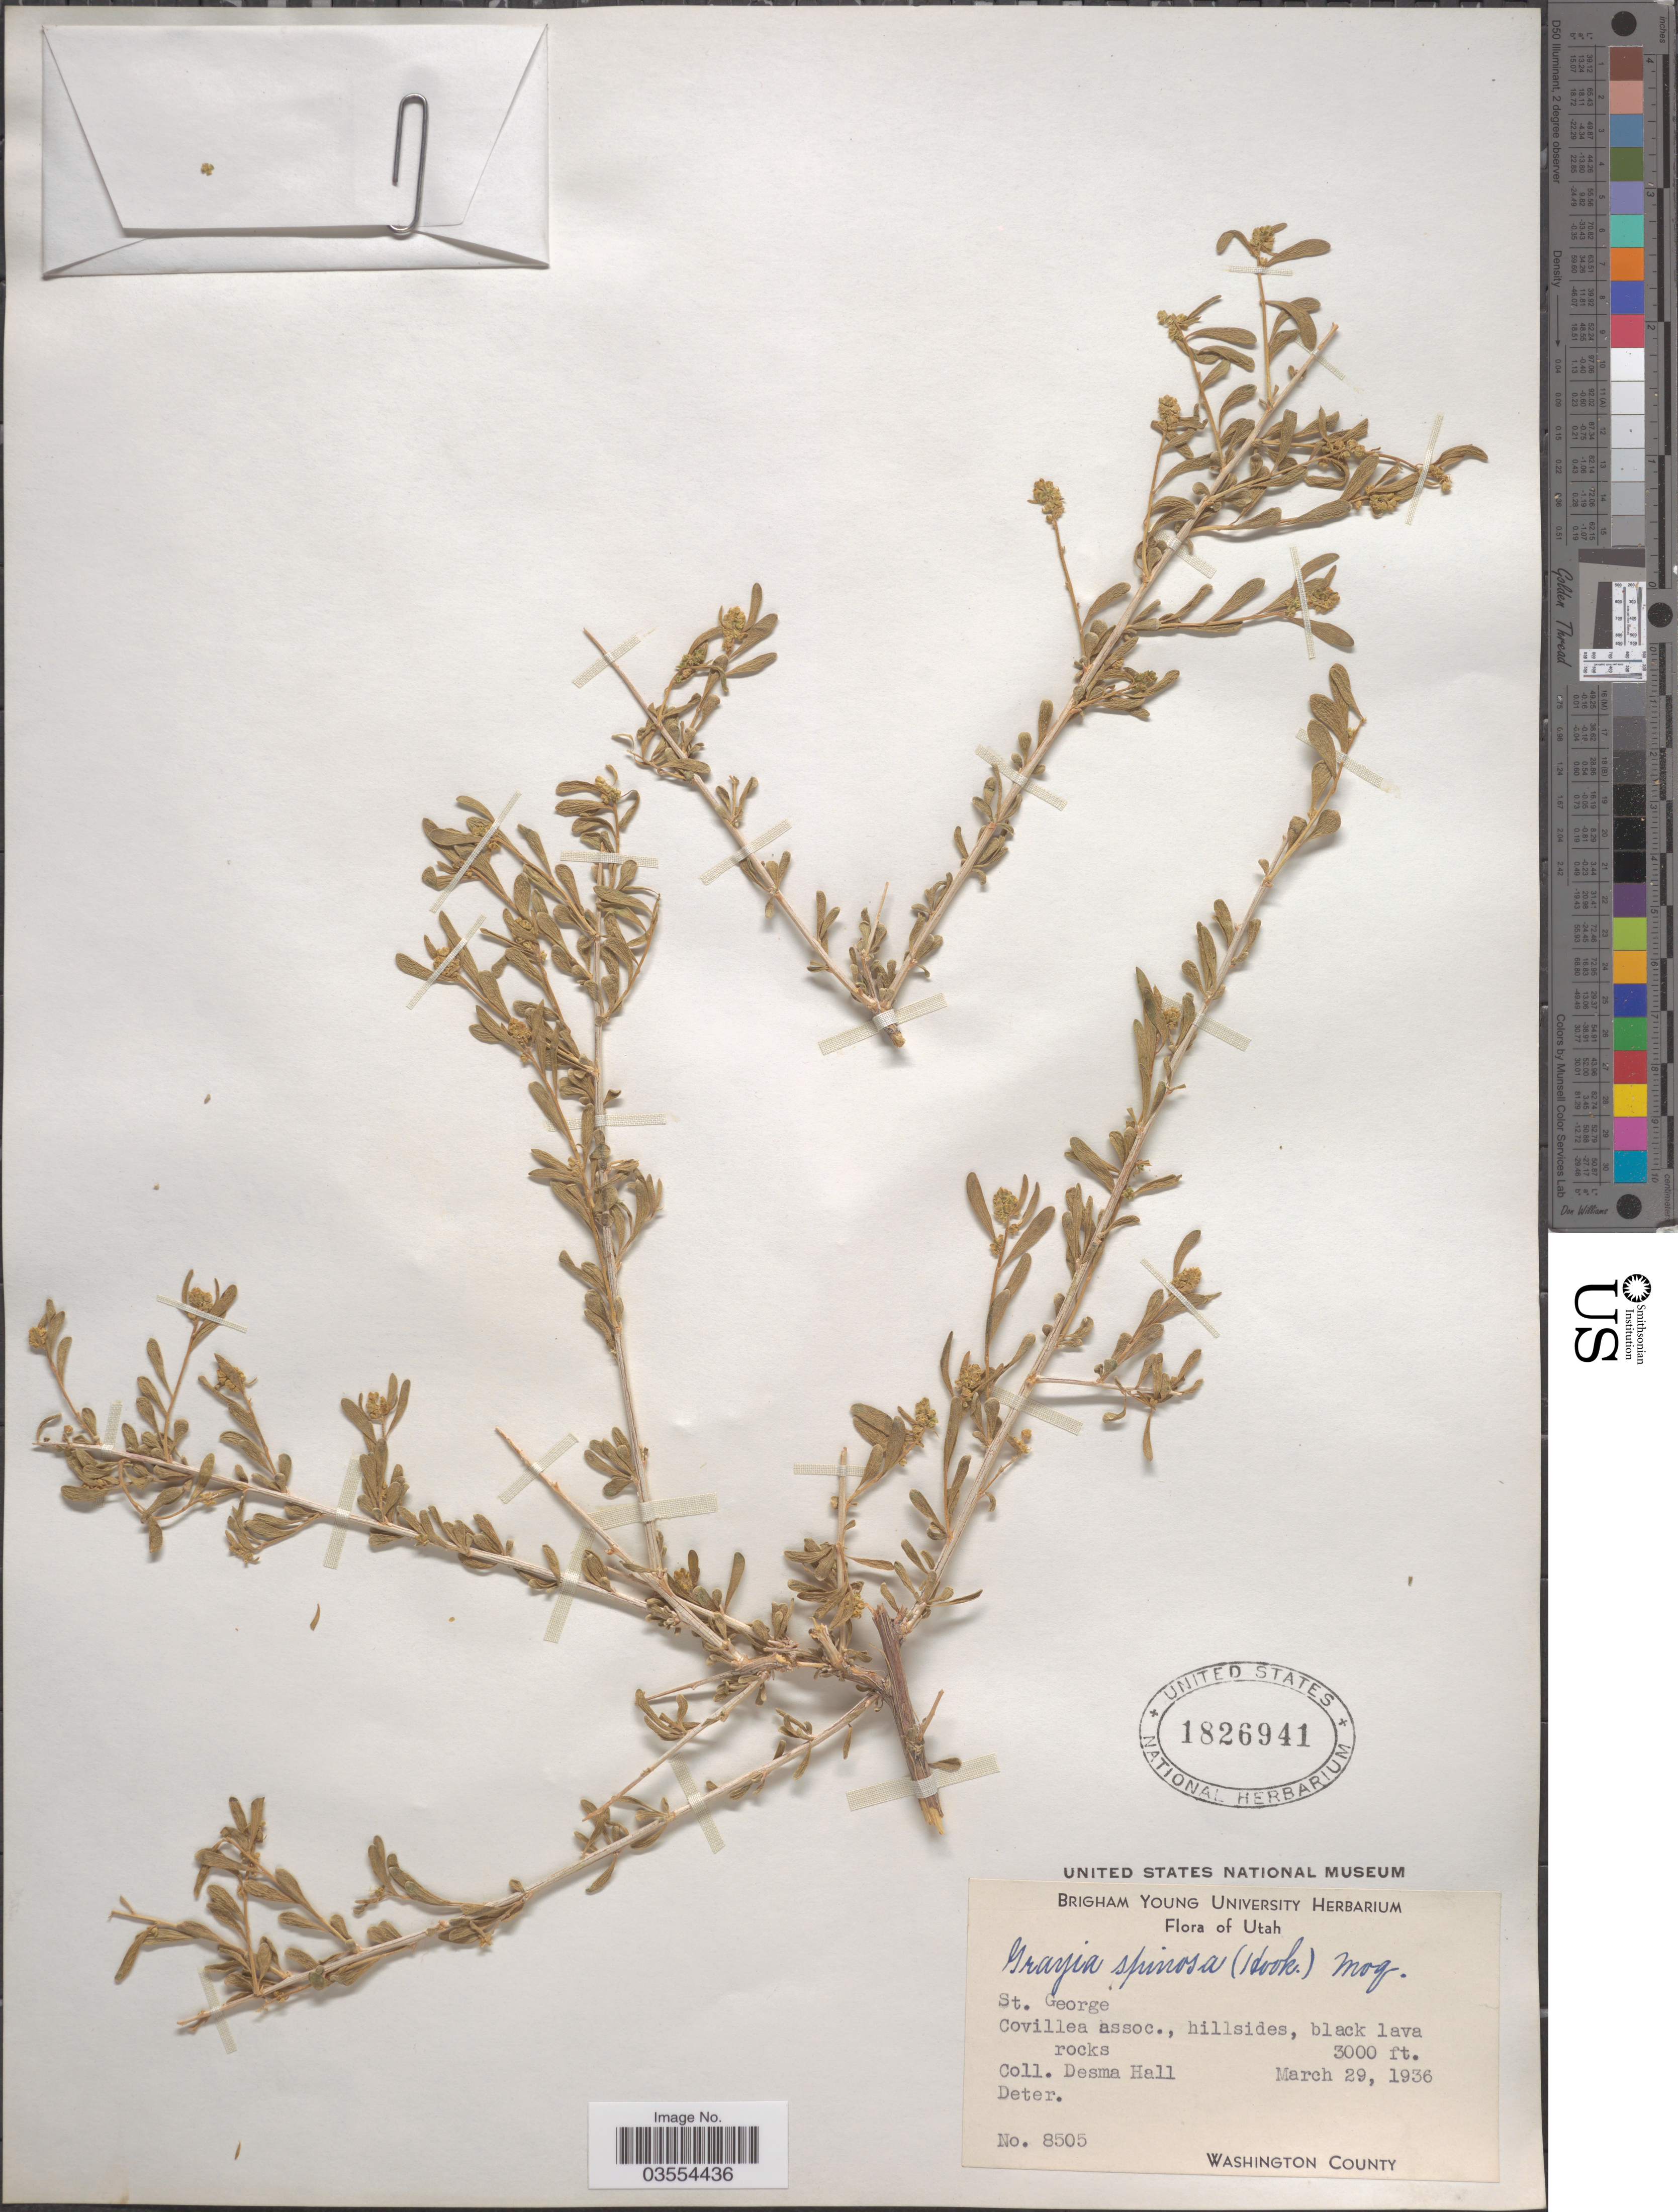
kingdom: Plantae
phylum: Tracheophyta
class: Magnoliopsida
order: Caryophyllales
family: Amaranthaceae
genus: Grayia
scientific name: Grayia spinosa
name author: (Hook.) Moq.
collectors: D. Hall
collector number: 8505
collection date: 1936-03-29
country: United States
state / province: Utah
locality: St. George.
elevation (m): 914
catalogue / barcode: US 1826941